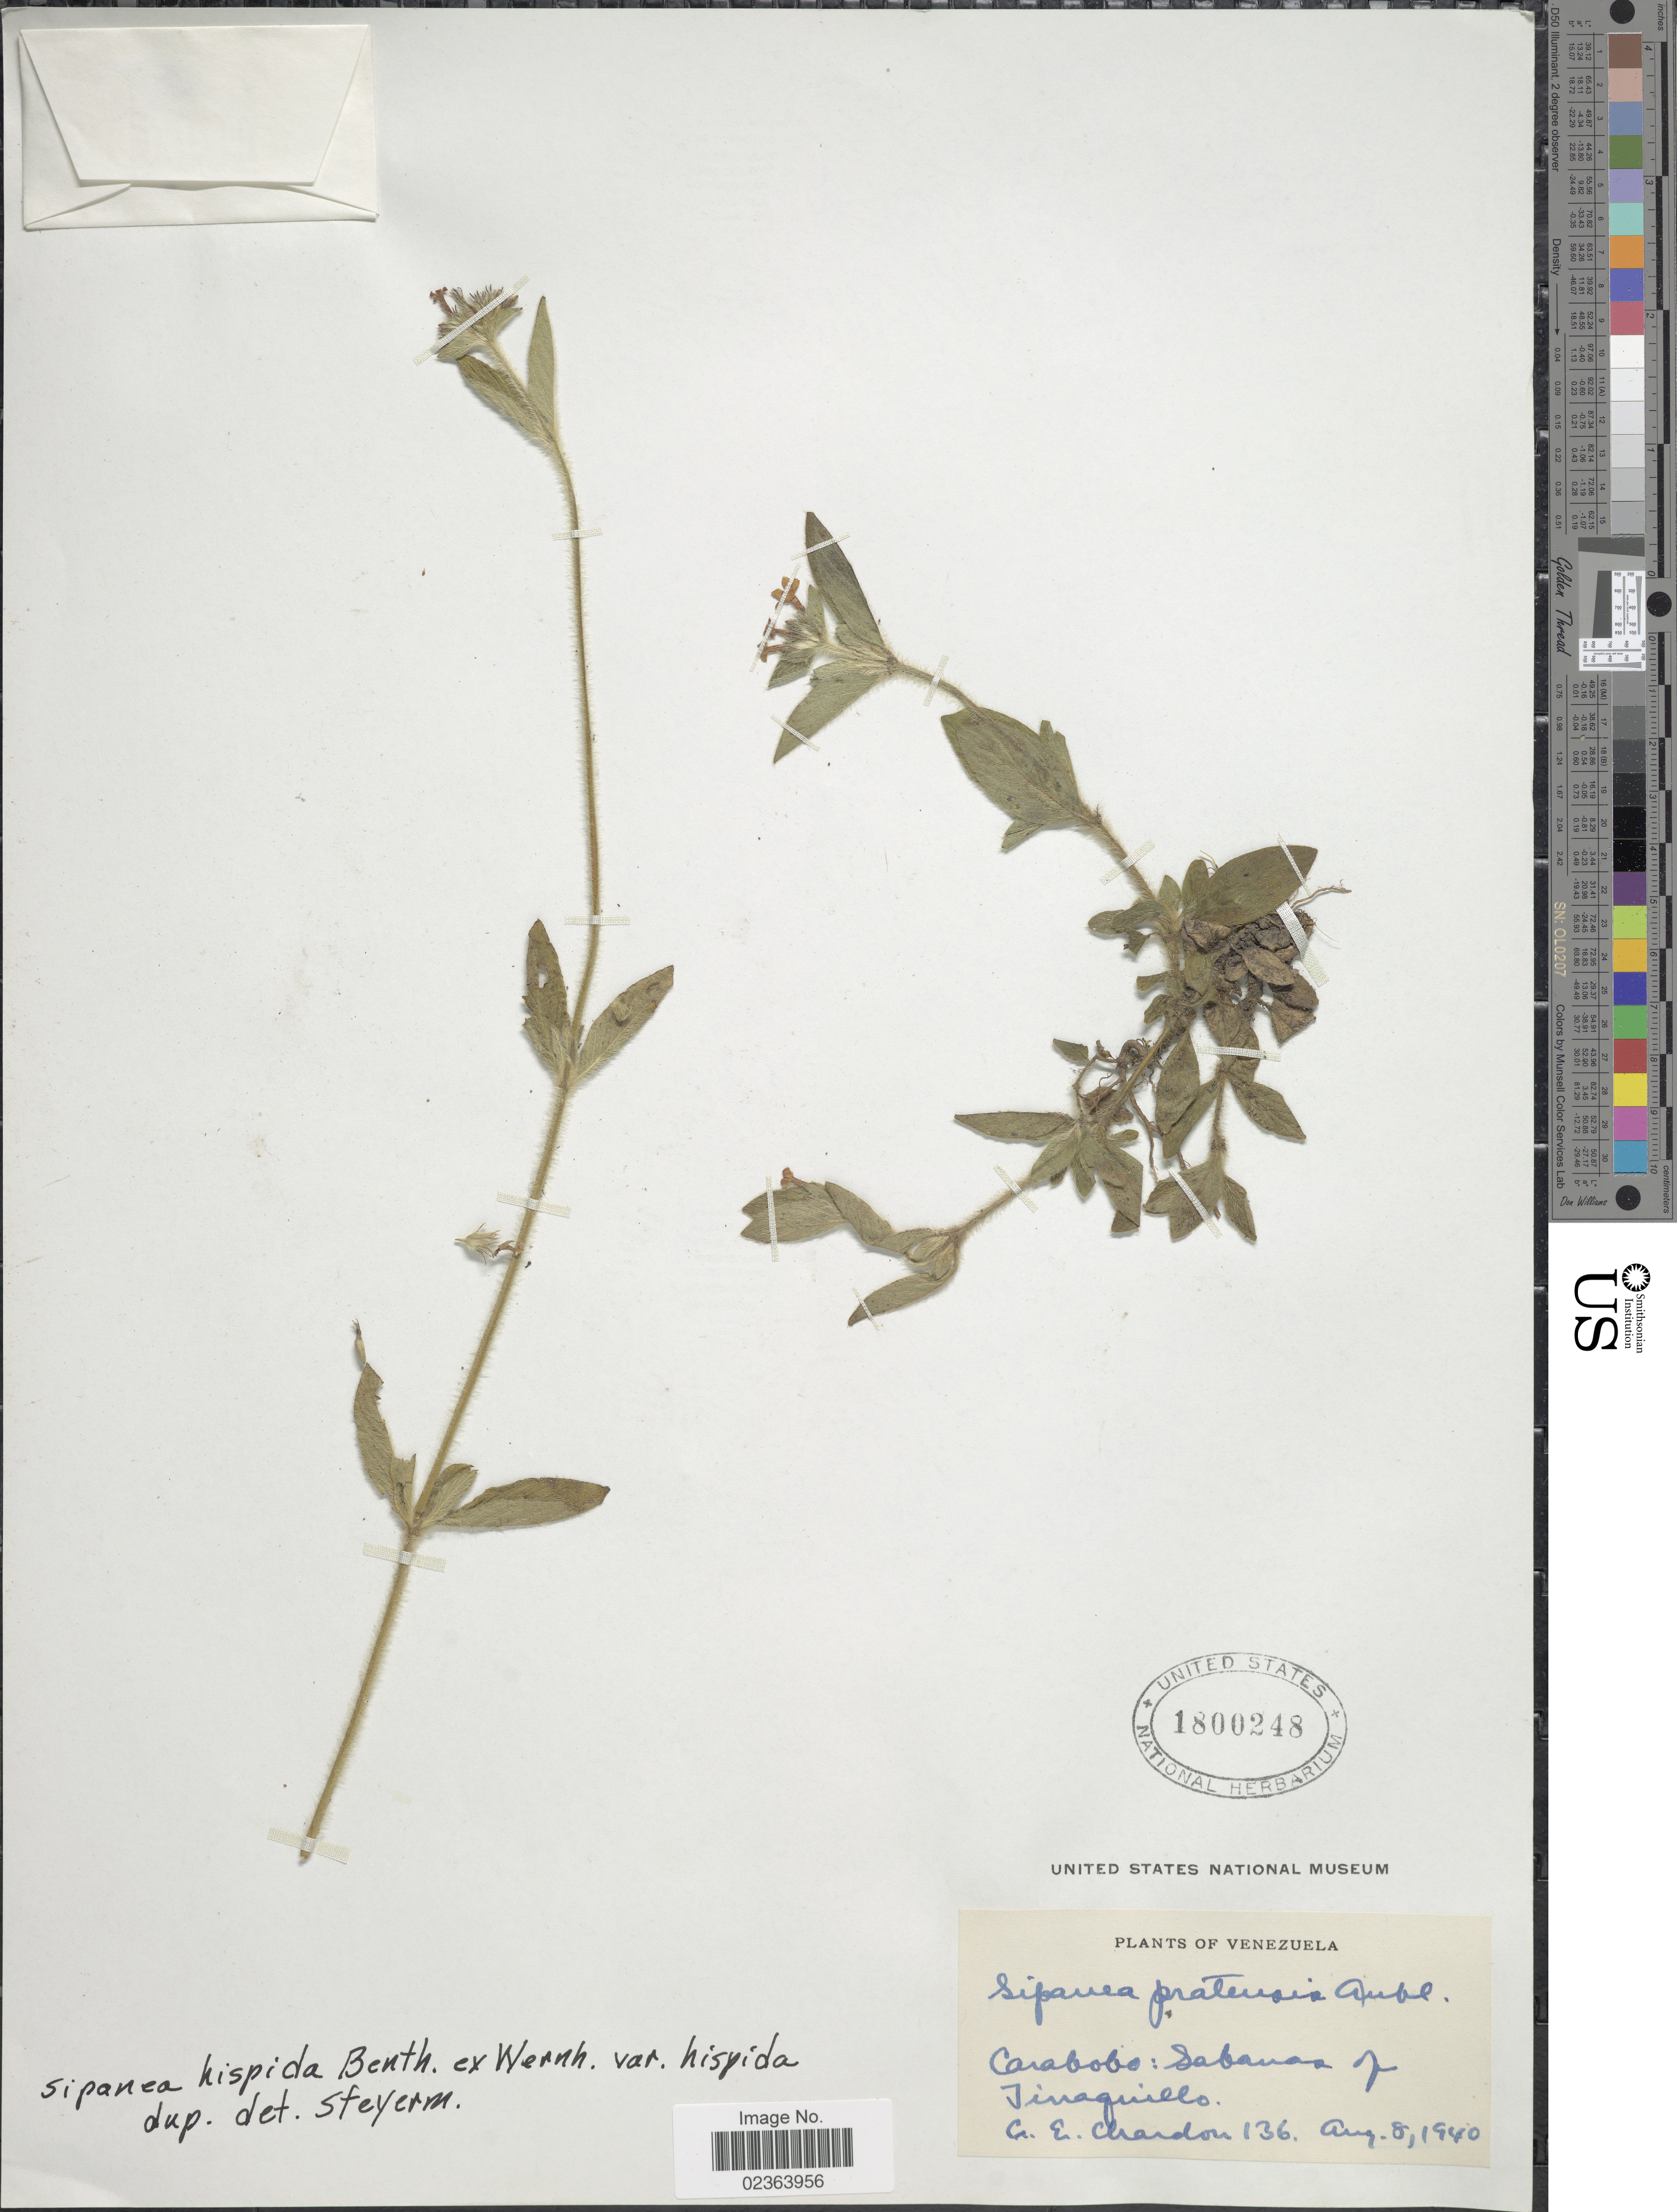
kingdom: Plantae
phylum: Tracheophyta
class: Magnoliopsida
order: Gentianales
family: Rubiaceae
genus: Sipanea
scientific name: Sipanea hispida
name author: Benth. ex Wernham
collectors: C. E. Chardón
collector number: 136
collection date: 1940-08-08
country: Venezuela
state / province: Carabobo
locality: Carabobo: Sabanas of Jinaquillo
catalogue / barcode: US 1800248